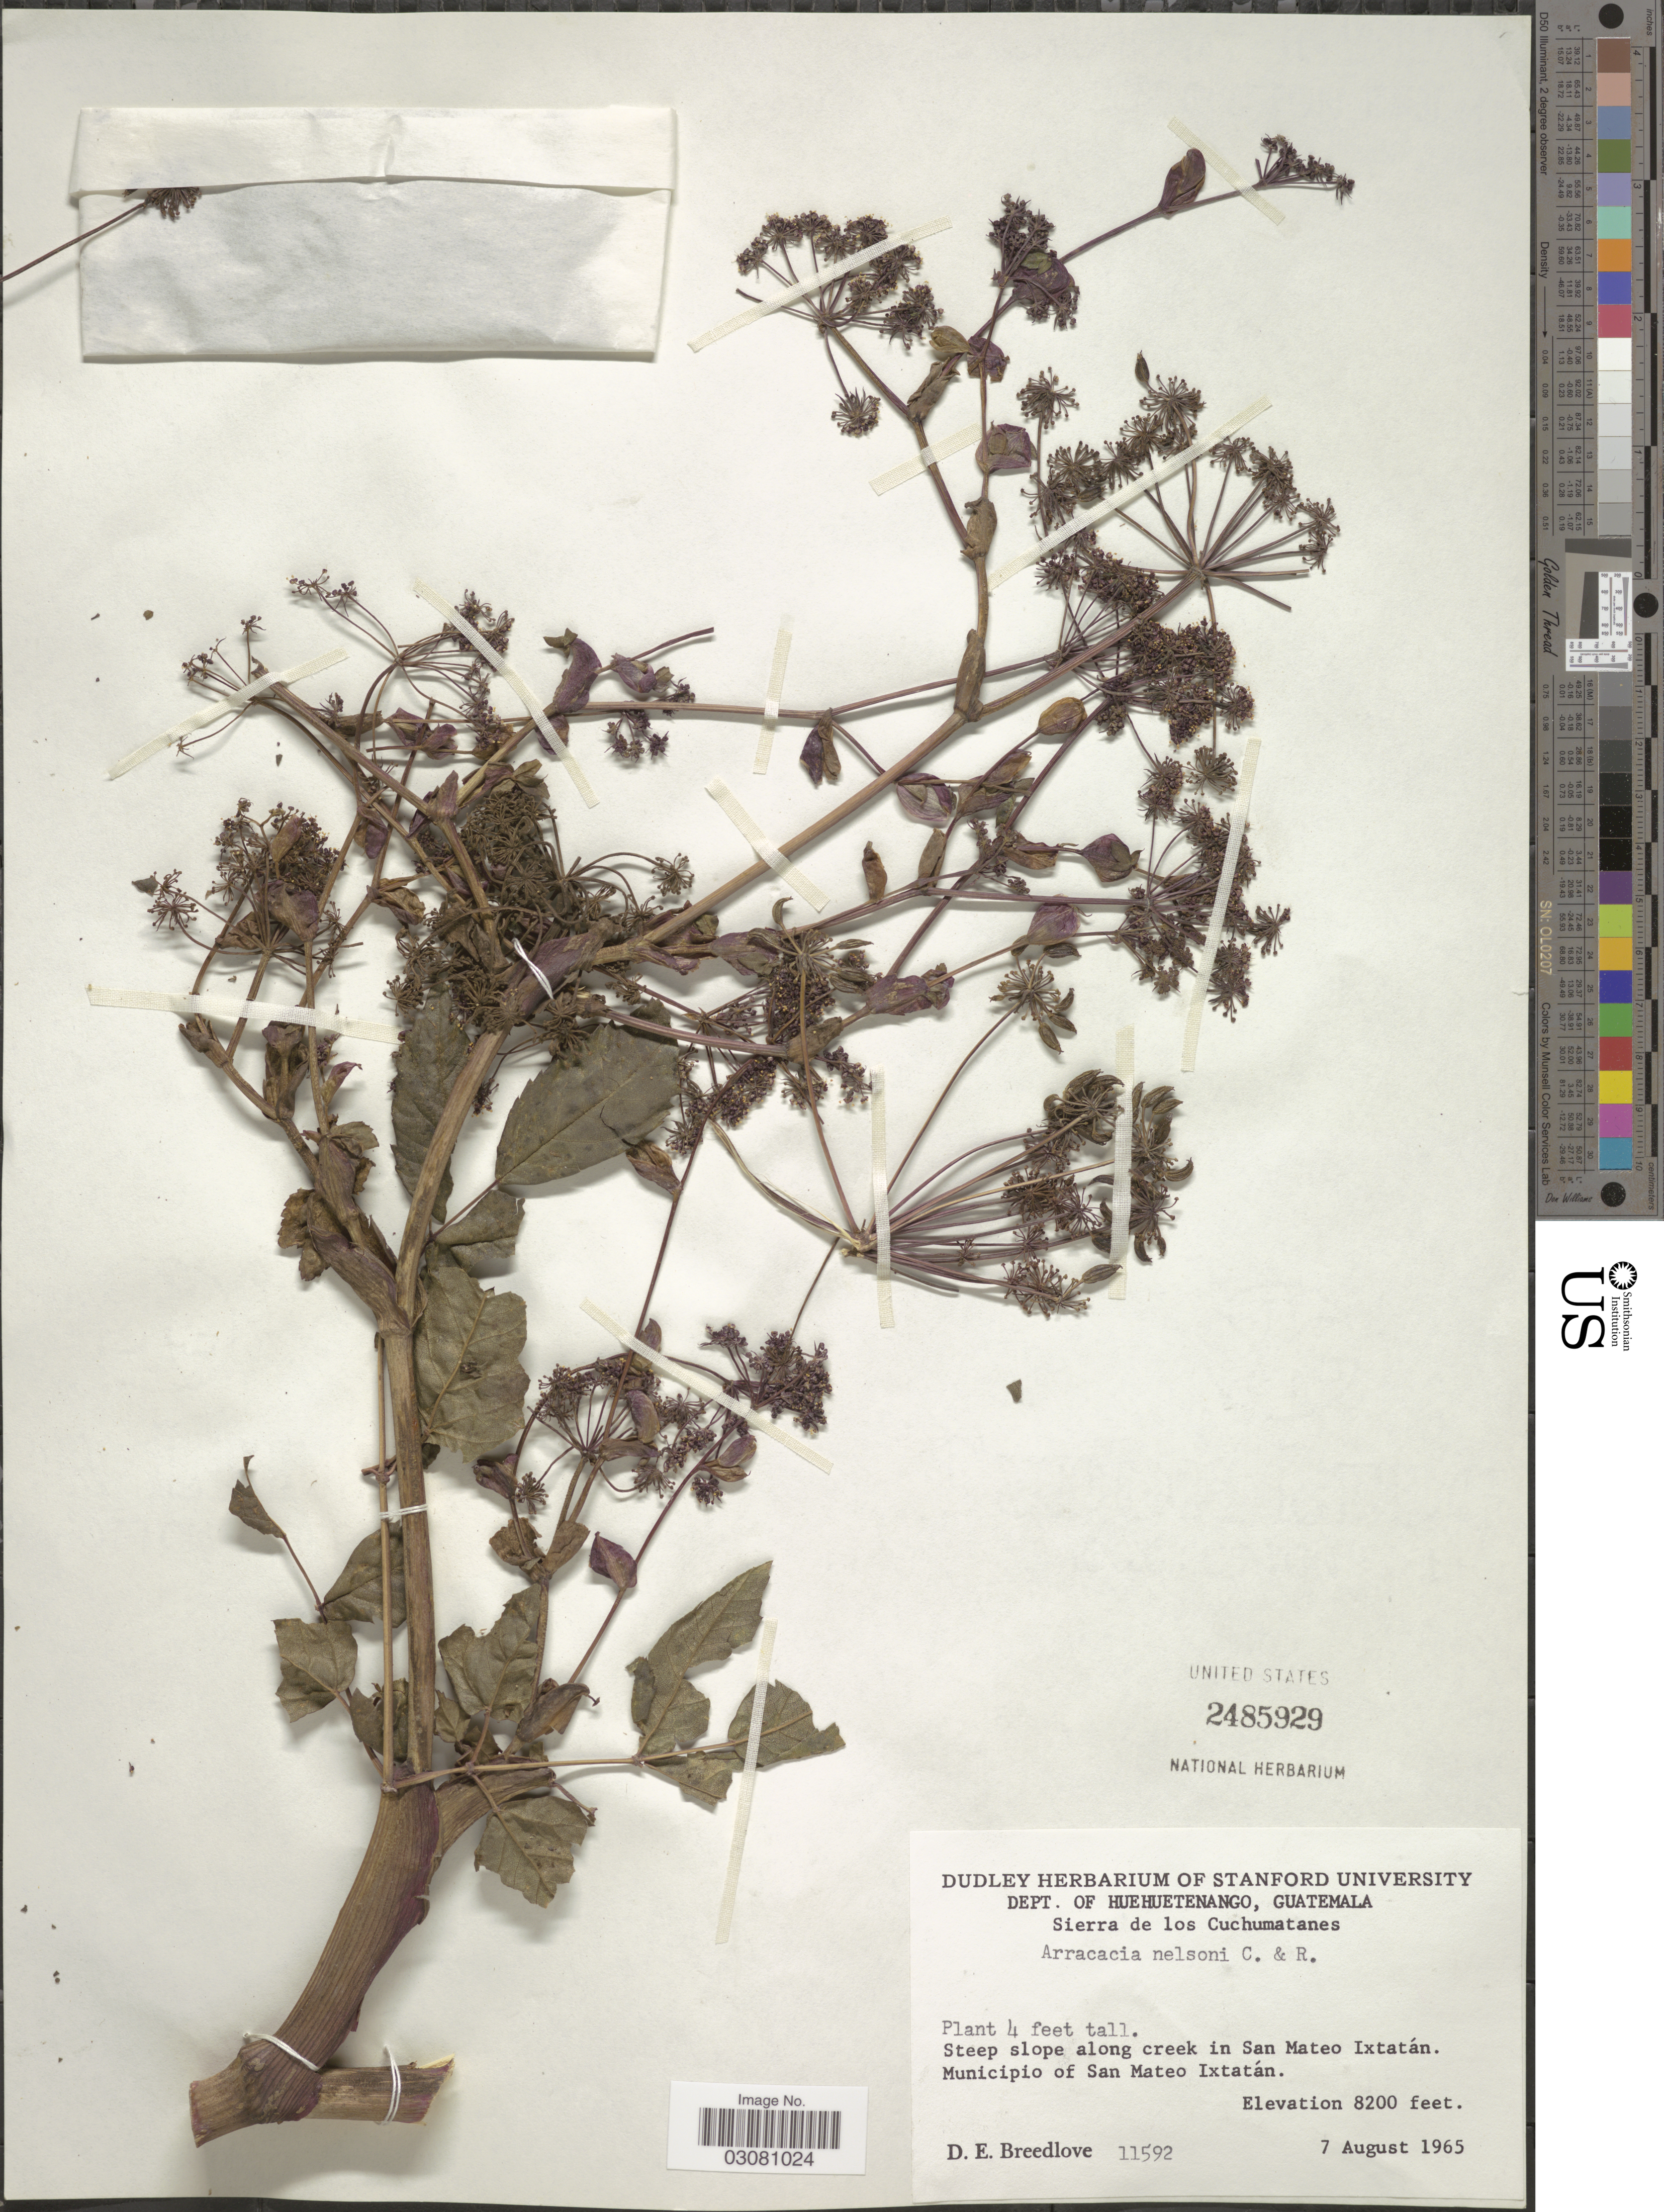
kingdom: Plantae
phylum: Tracheophyta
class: Magnoliopsida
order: Apiales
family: Apiaceae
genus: Arracacia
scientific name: Arracacia nelsoni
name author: J.M. Coult. & Rose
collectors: D. E. Breedlove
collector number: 11592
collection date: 1965-08-07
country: Guatemala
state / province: Huehuetenango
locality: Dept. of Huehuetenango. Sierra de los Cuchumatanes. Steep slope along creek in San Mateo Ixtatán. Municipio of San Mateo Ixtatán.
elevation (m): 2499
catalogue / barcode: US 2485929